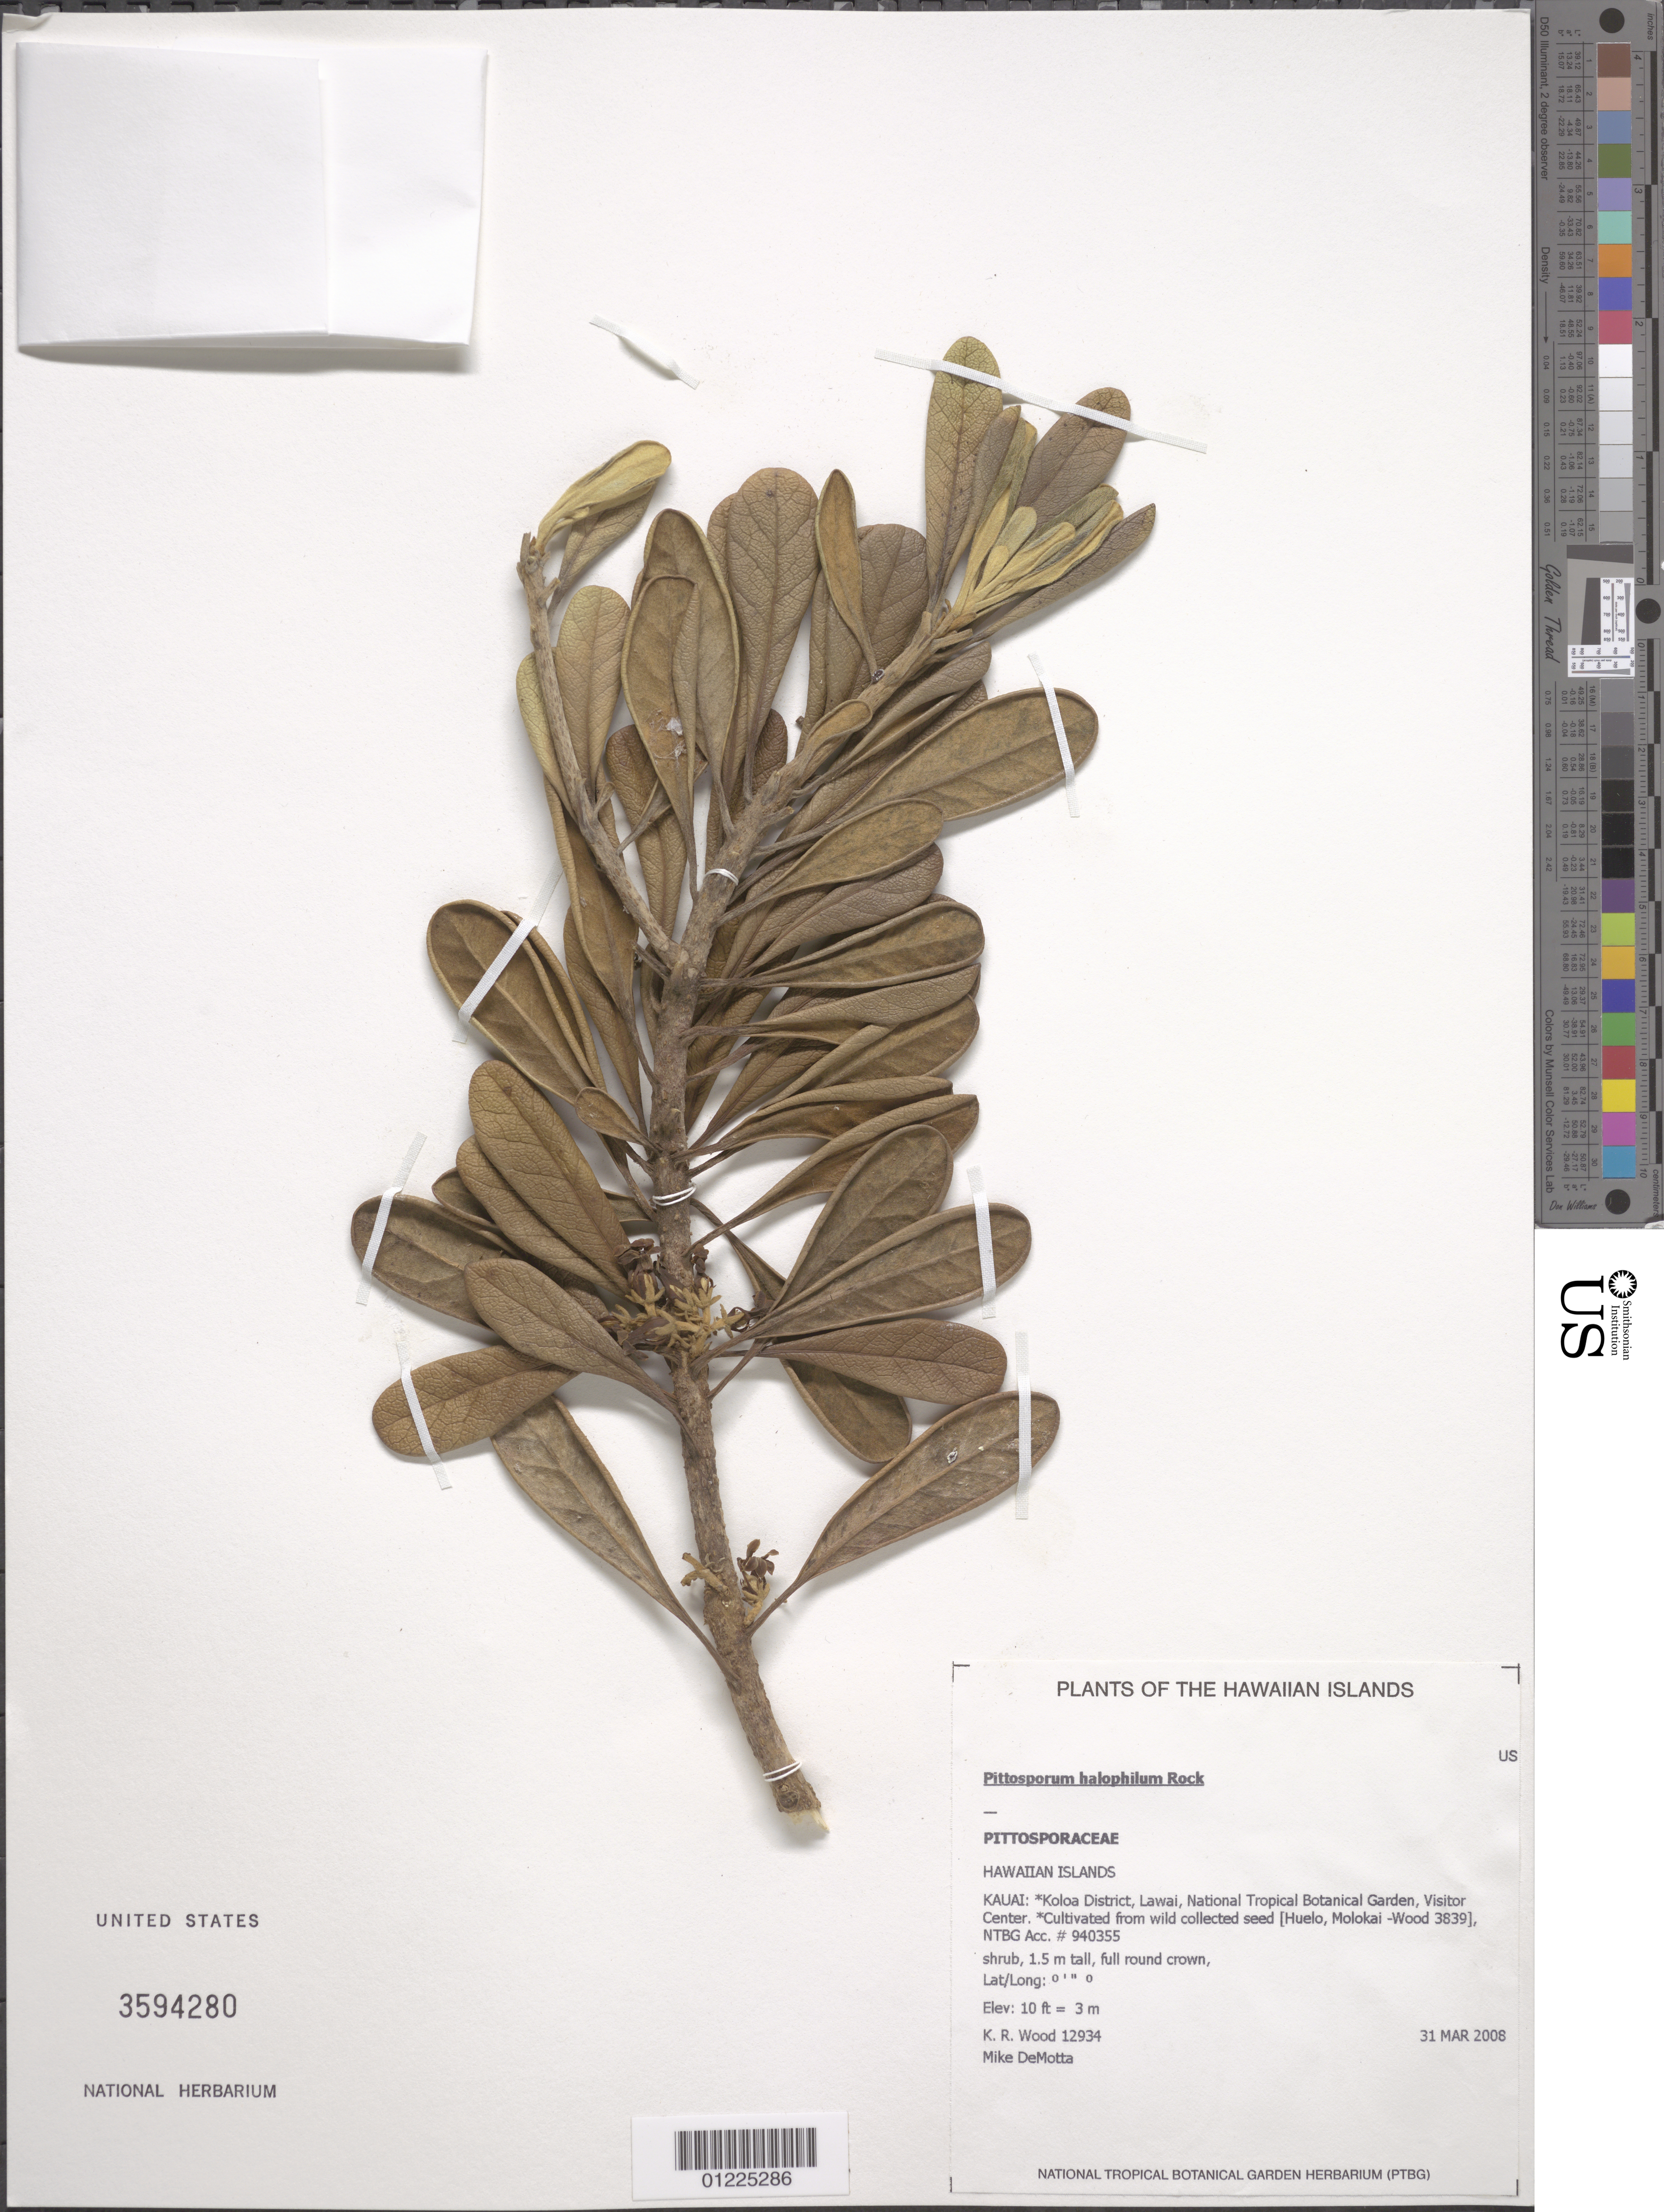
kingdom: Plantae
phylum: Tracheophyta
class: Magnoliopsida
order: Apiales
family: Pittosporaceae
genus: Pittosporum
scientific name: Pittosporum halophilum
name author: Rock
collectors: K. R. Wood & M. DeMotta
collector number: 12934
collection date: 2008-03-31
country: United States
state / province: Hawaii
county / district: Kauai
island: Kaua'i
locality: Koloa District, Lawai, National Tropical Botanical Garden.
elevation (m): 3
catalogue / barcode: US 3594280